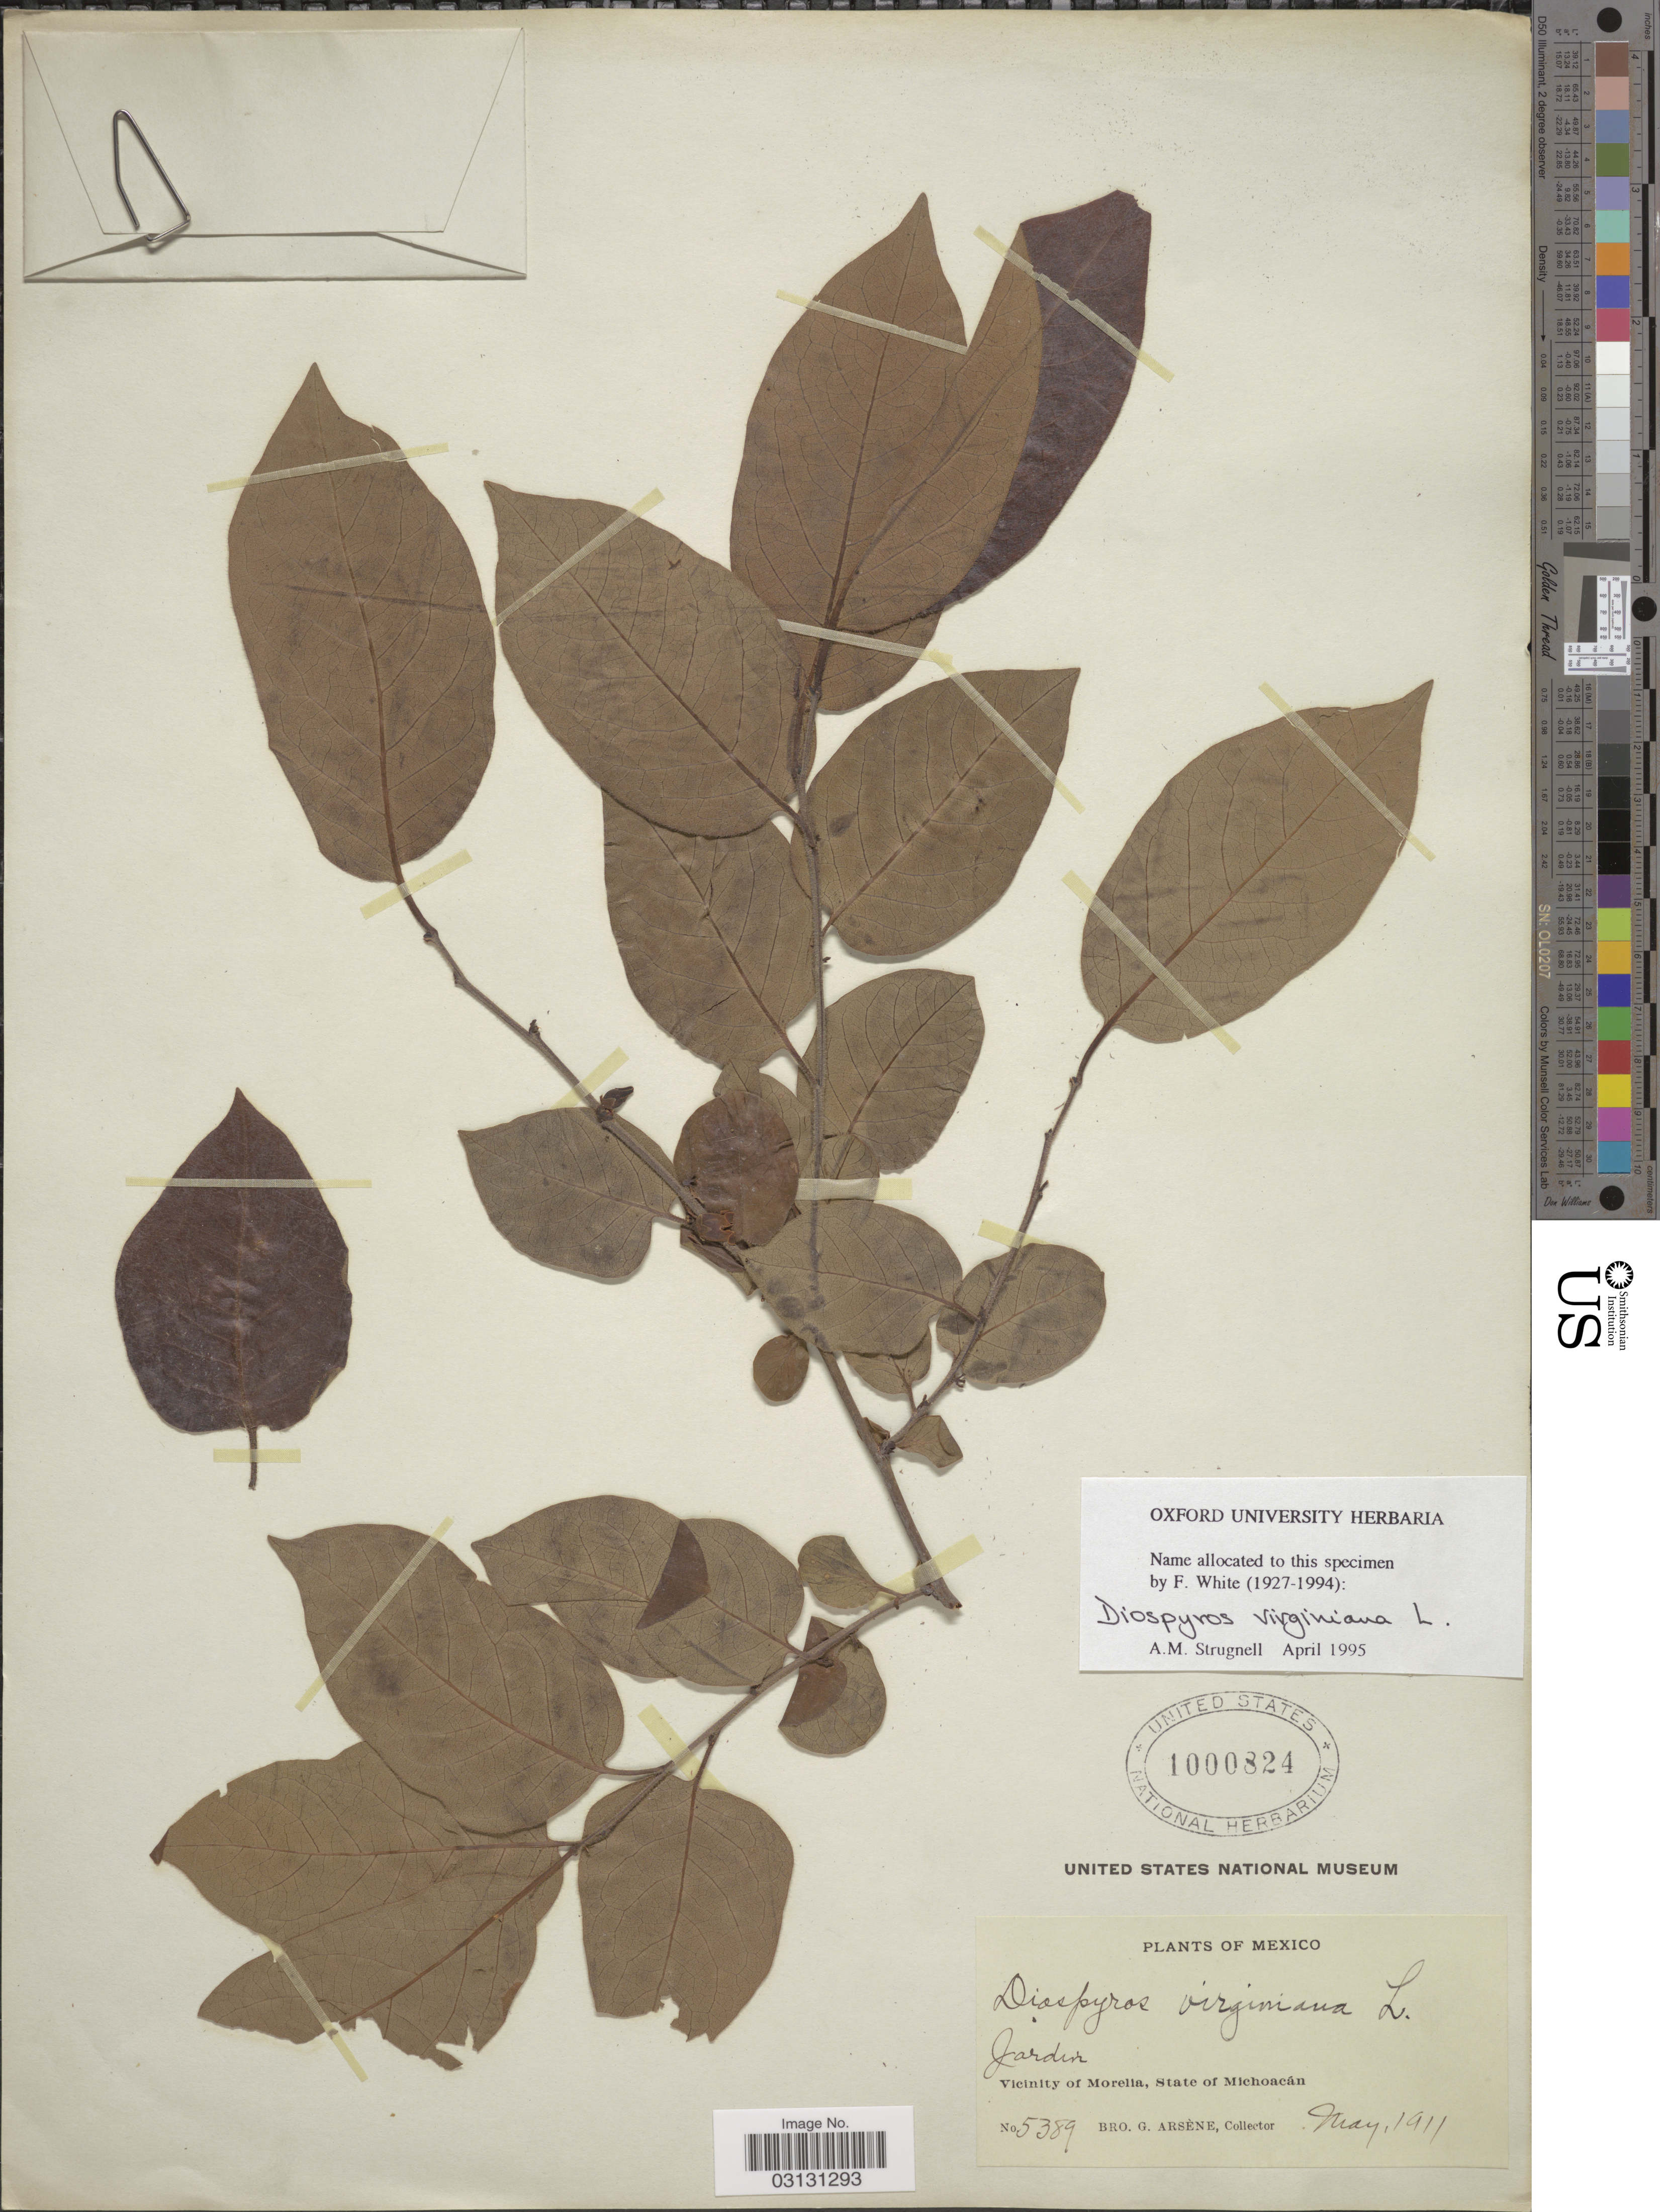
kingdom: Plantae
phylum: Tracheophyta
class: Magnoliopsida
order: Ericales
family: Ebenaceae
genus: Diospyros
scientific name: Diospyros virginiana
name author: L.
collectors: Bro. G. Arsène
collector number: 5389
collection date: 1911-05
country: Mexico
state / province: Michoacán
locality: Jardin. Vicinity of Morelia.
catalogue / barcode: US 1000824